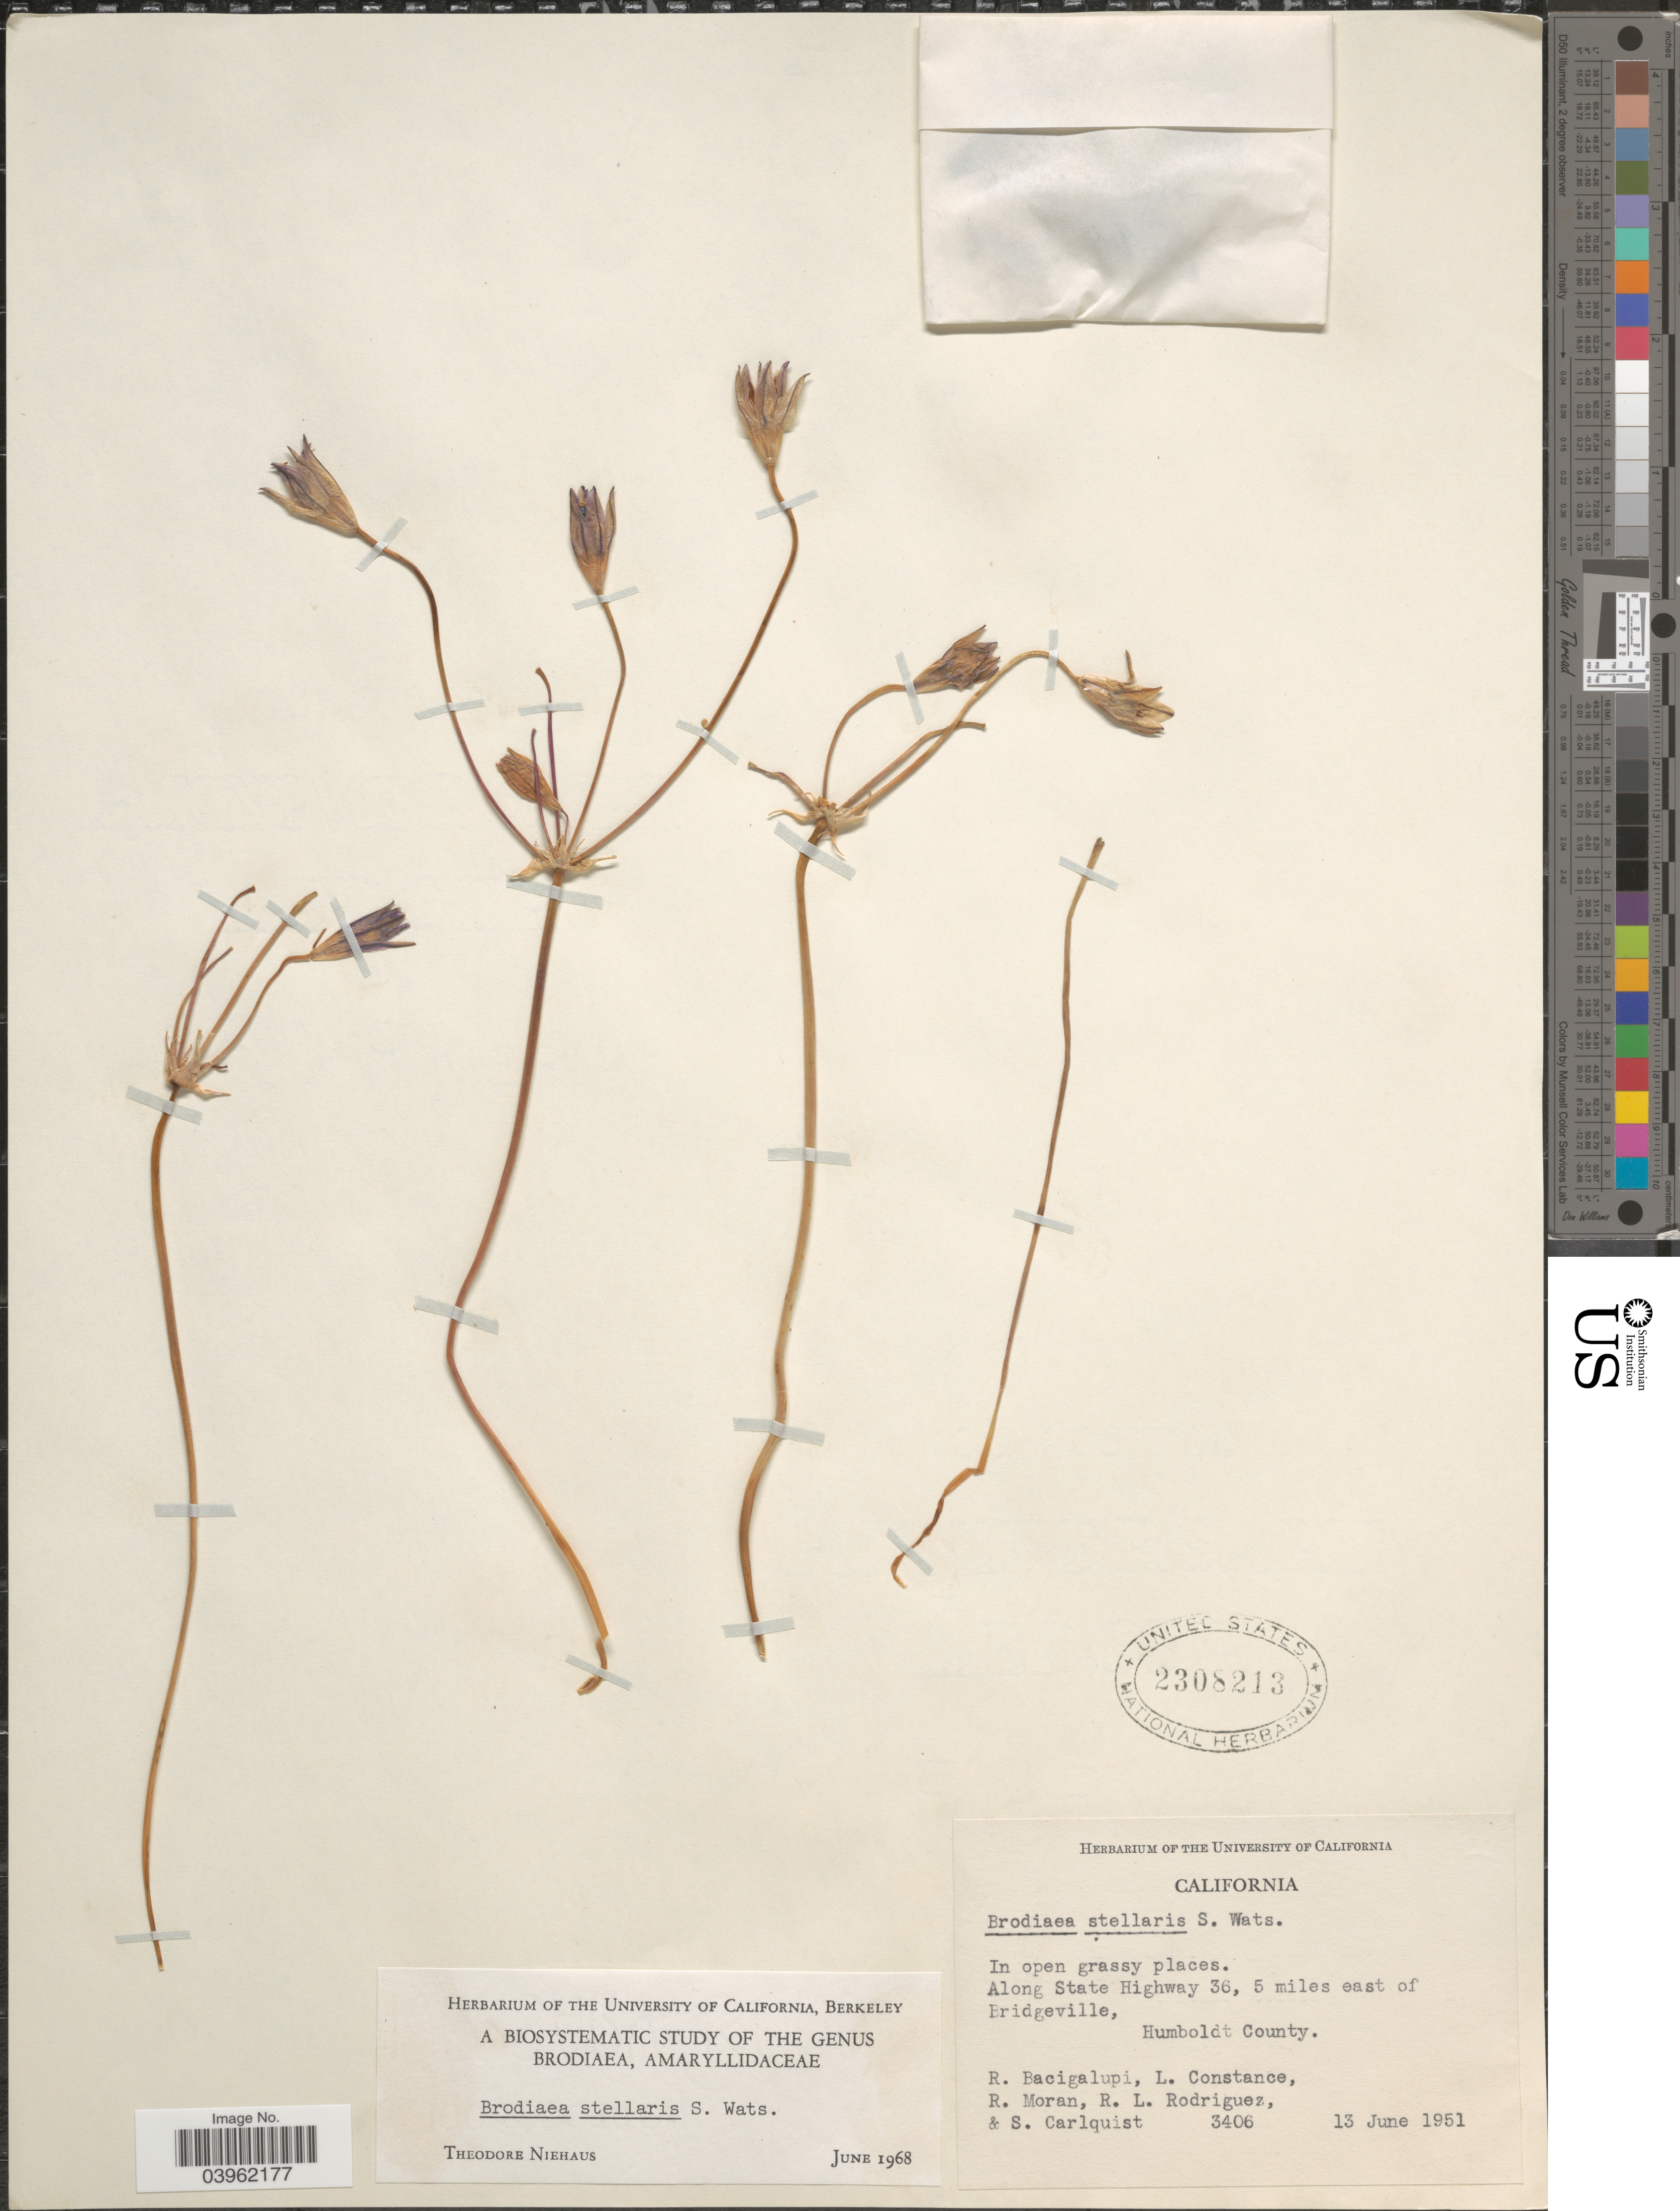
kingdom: Plantae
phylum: Tracheophyta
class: Liliopsida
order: Asparagales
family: Asparagaceae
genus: Brodiaea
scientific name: Brodiaea stellaris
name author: S. Watson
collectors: R. Bacigalupi, L. Constance, R. Moran & R. Rodriguez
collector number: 3406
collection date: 1951-06-13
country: United States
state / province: California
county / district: Humboldt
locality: Along State Highway 36, 5 miles east of Bridgeville, Humboldt County.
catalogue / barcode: US 2308213